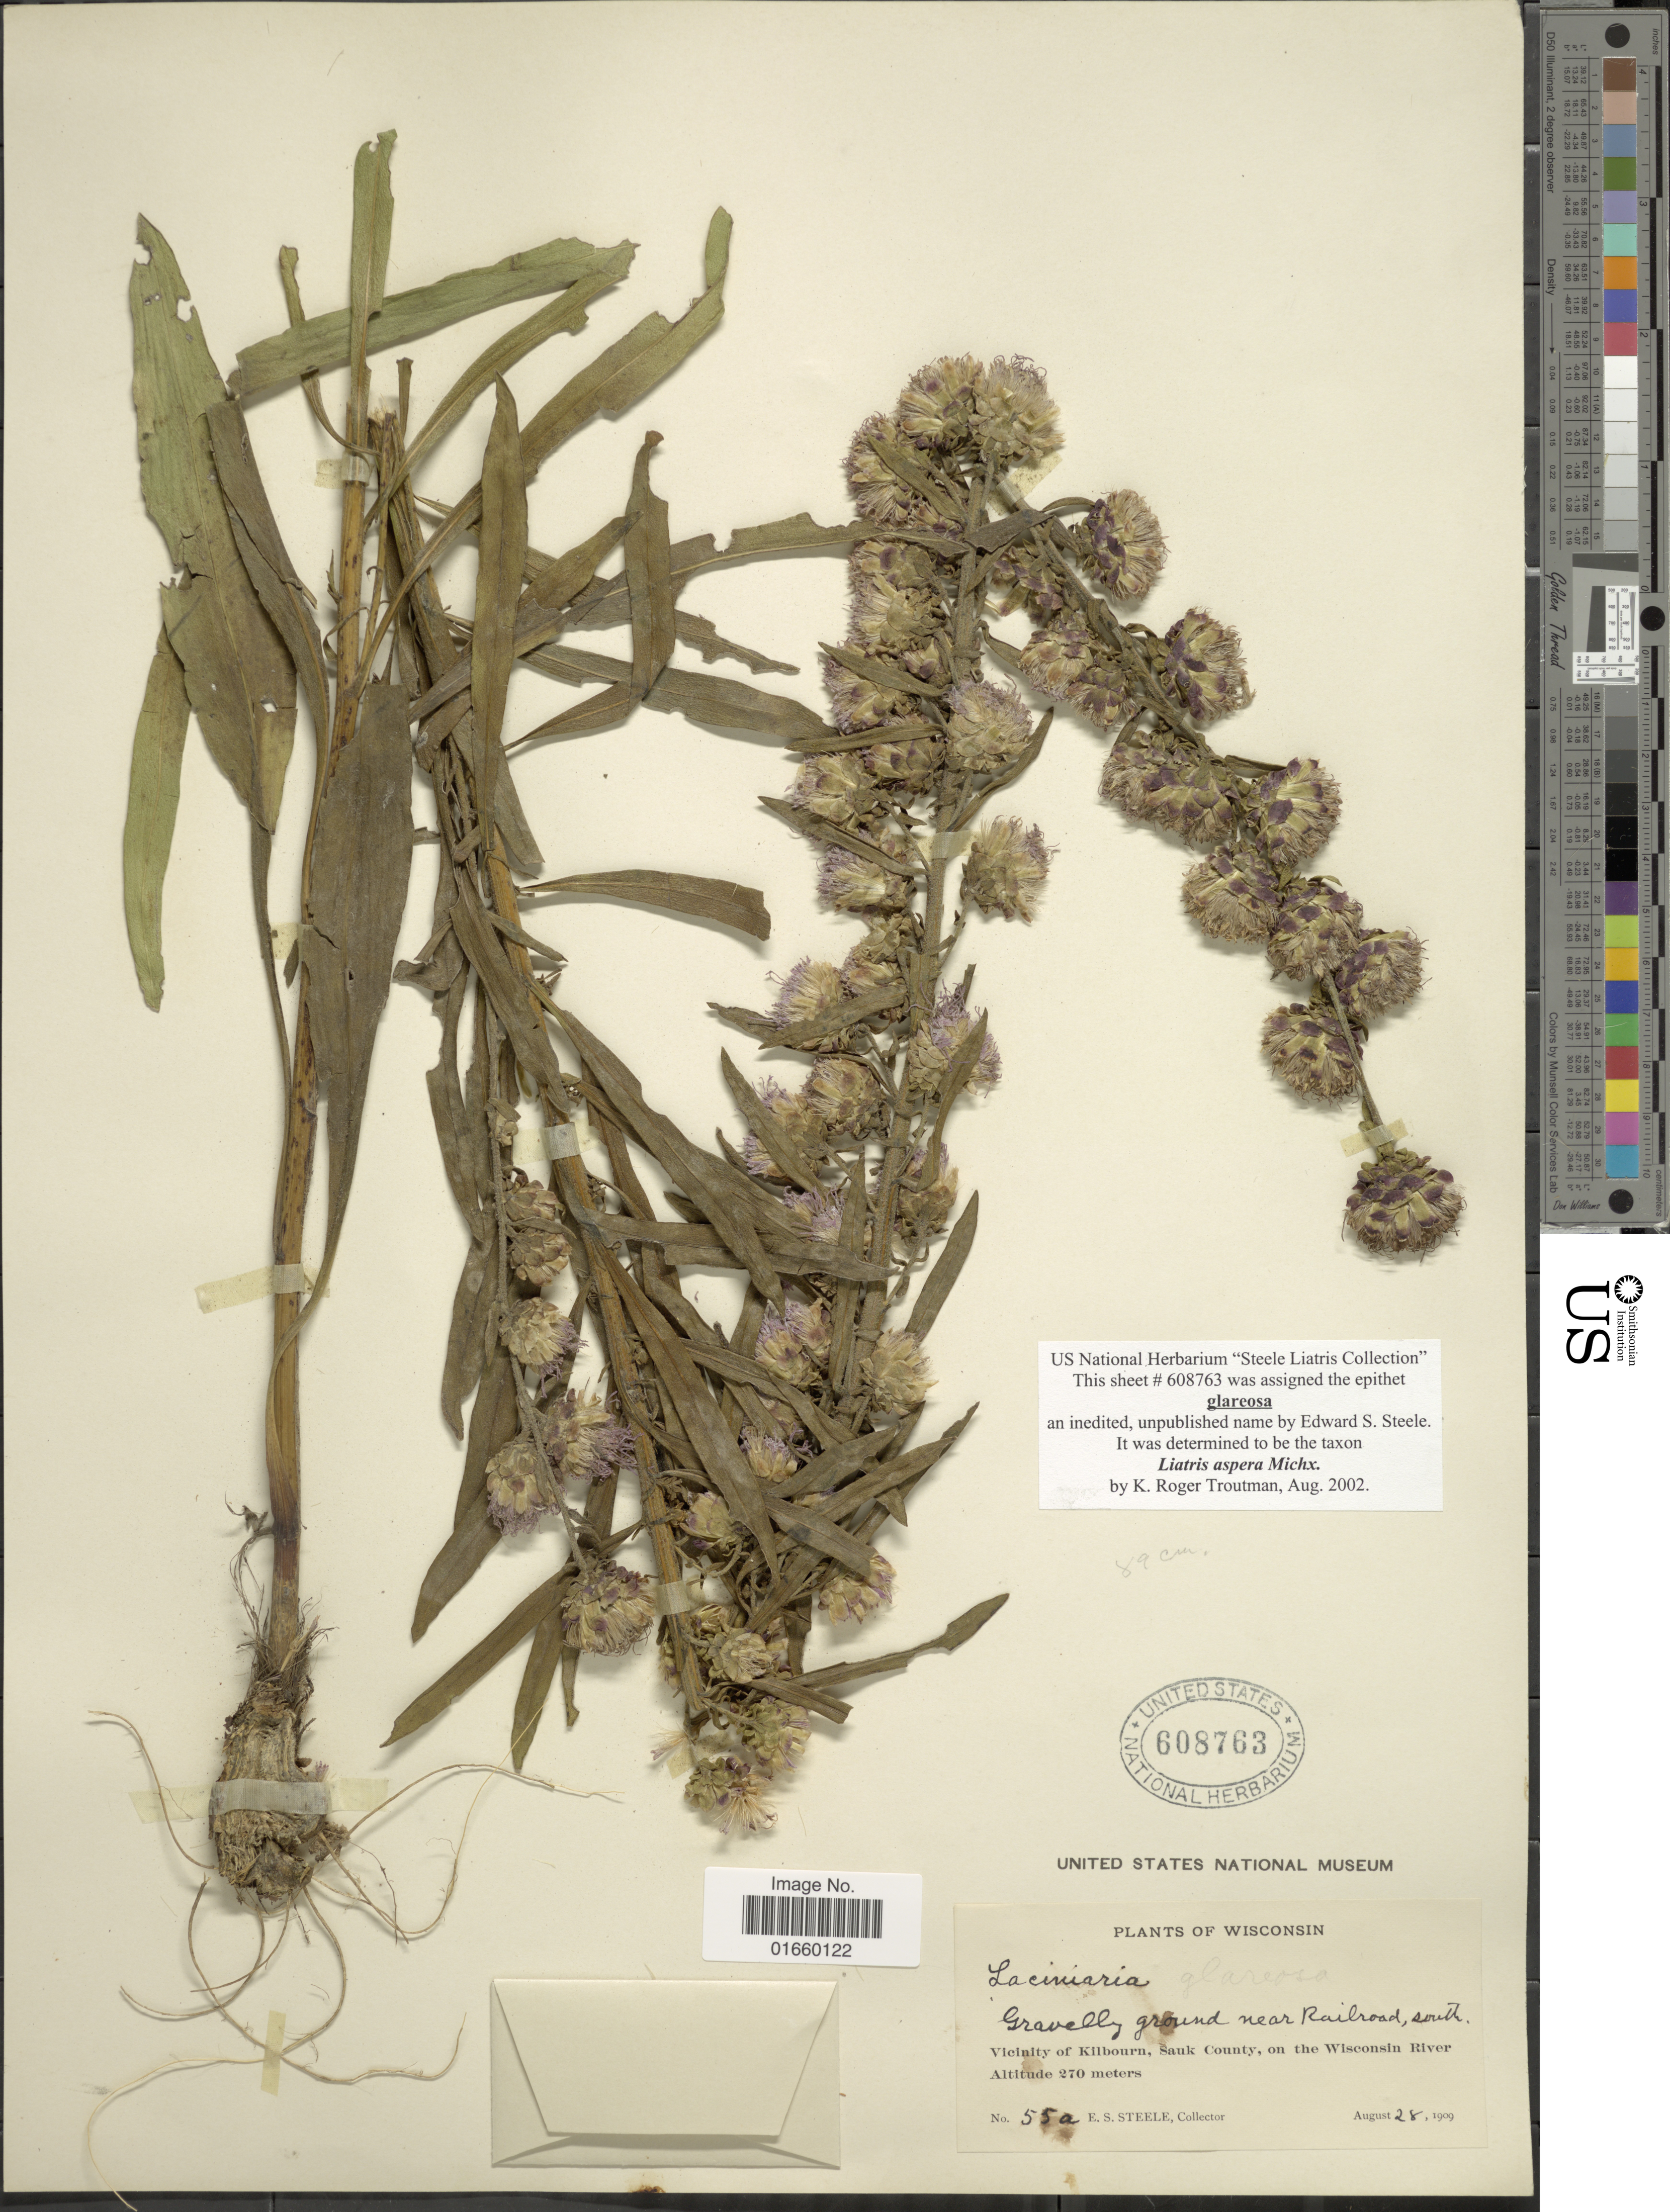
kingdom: Plantae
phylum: Tracheophyta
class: Magnoliopsida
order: Asterales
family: Asteraceae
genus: Liatris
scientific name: Liatris aspera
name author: Michx.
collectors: E. Steele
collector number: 55a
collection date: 1909-08-28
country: United States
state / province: Wisconsin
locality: Gravelly ground near Railroad, south, vicinity of Killbourn, Sauk County, on the Wisconsin River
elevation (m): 270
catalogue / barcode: US 608763